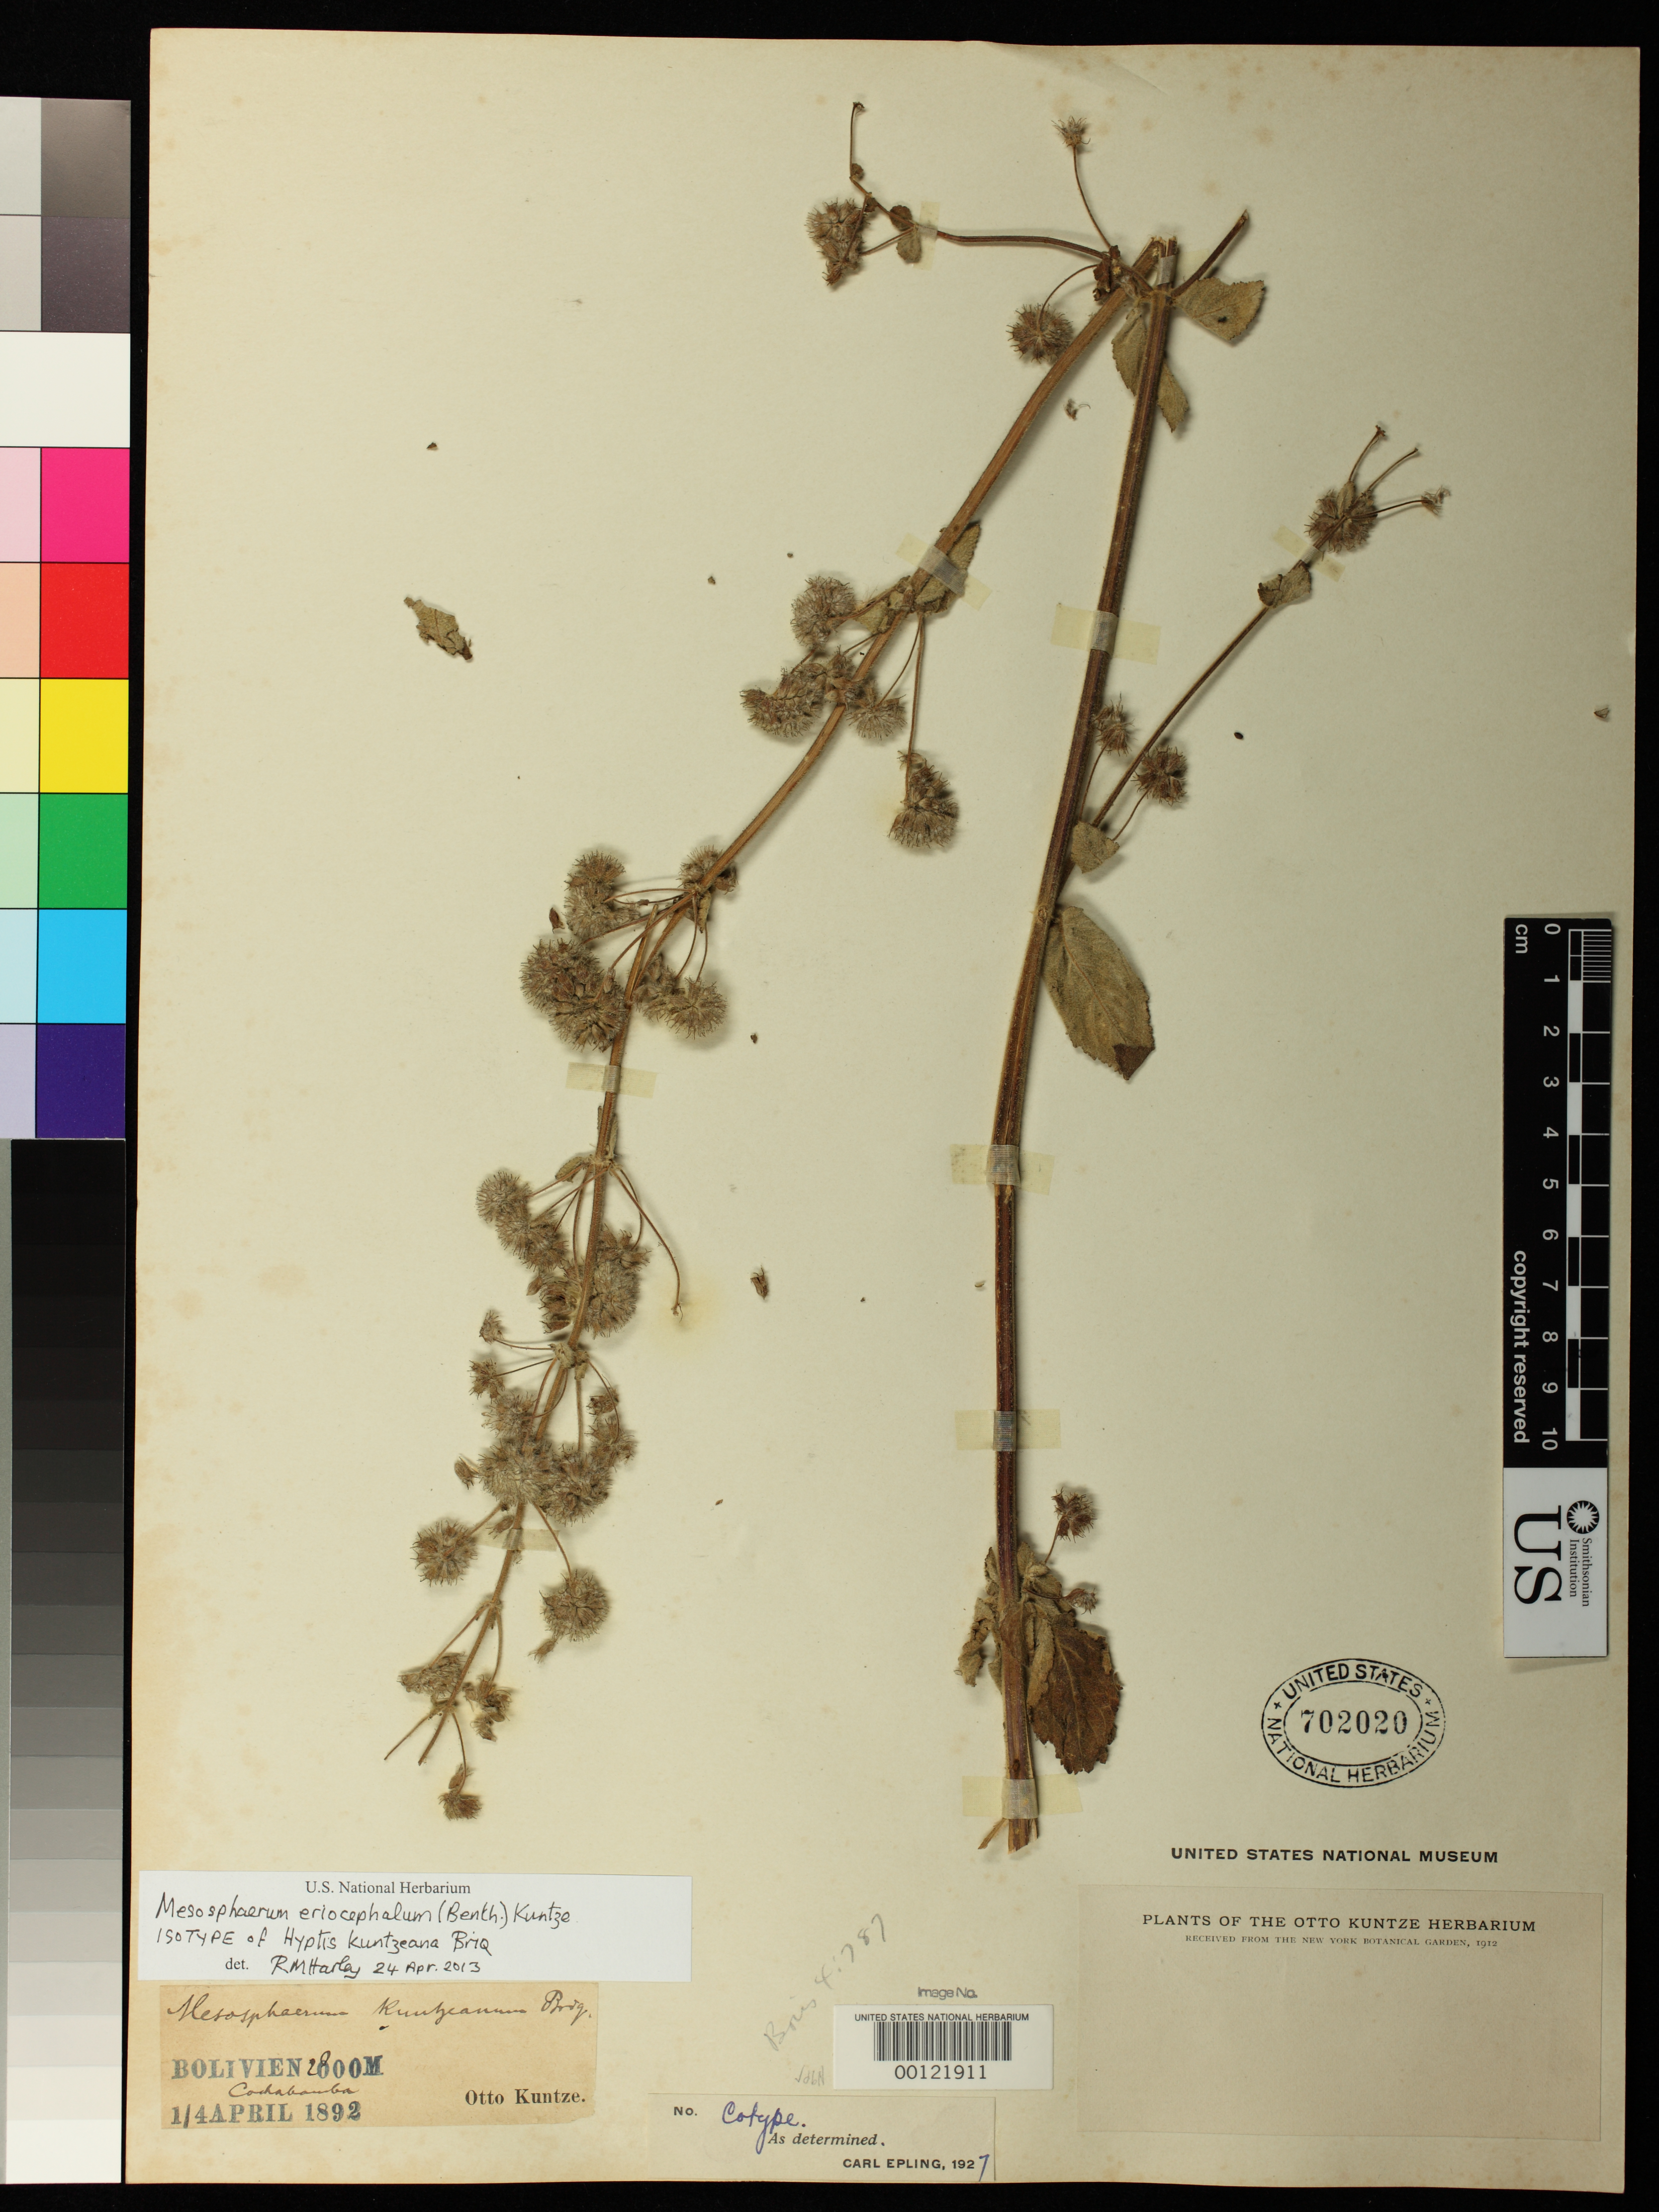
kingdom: Plantae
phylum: Tracheophyta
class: Magnoliopsida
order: Lamiales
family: Lamiaceae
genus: Hyptis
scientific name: Hyptis kuntzeana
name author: Briq.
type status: Isotype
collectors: C.E.O. Kuntze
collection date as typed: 14 Apr 1892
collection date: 1892-04-14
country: Bolivia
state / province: Cochabamba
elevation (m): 2000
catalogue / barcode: US 702020